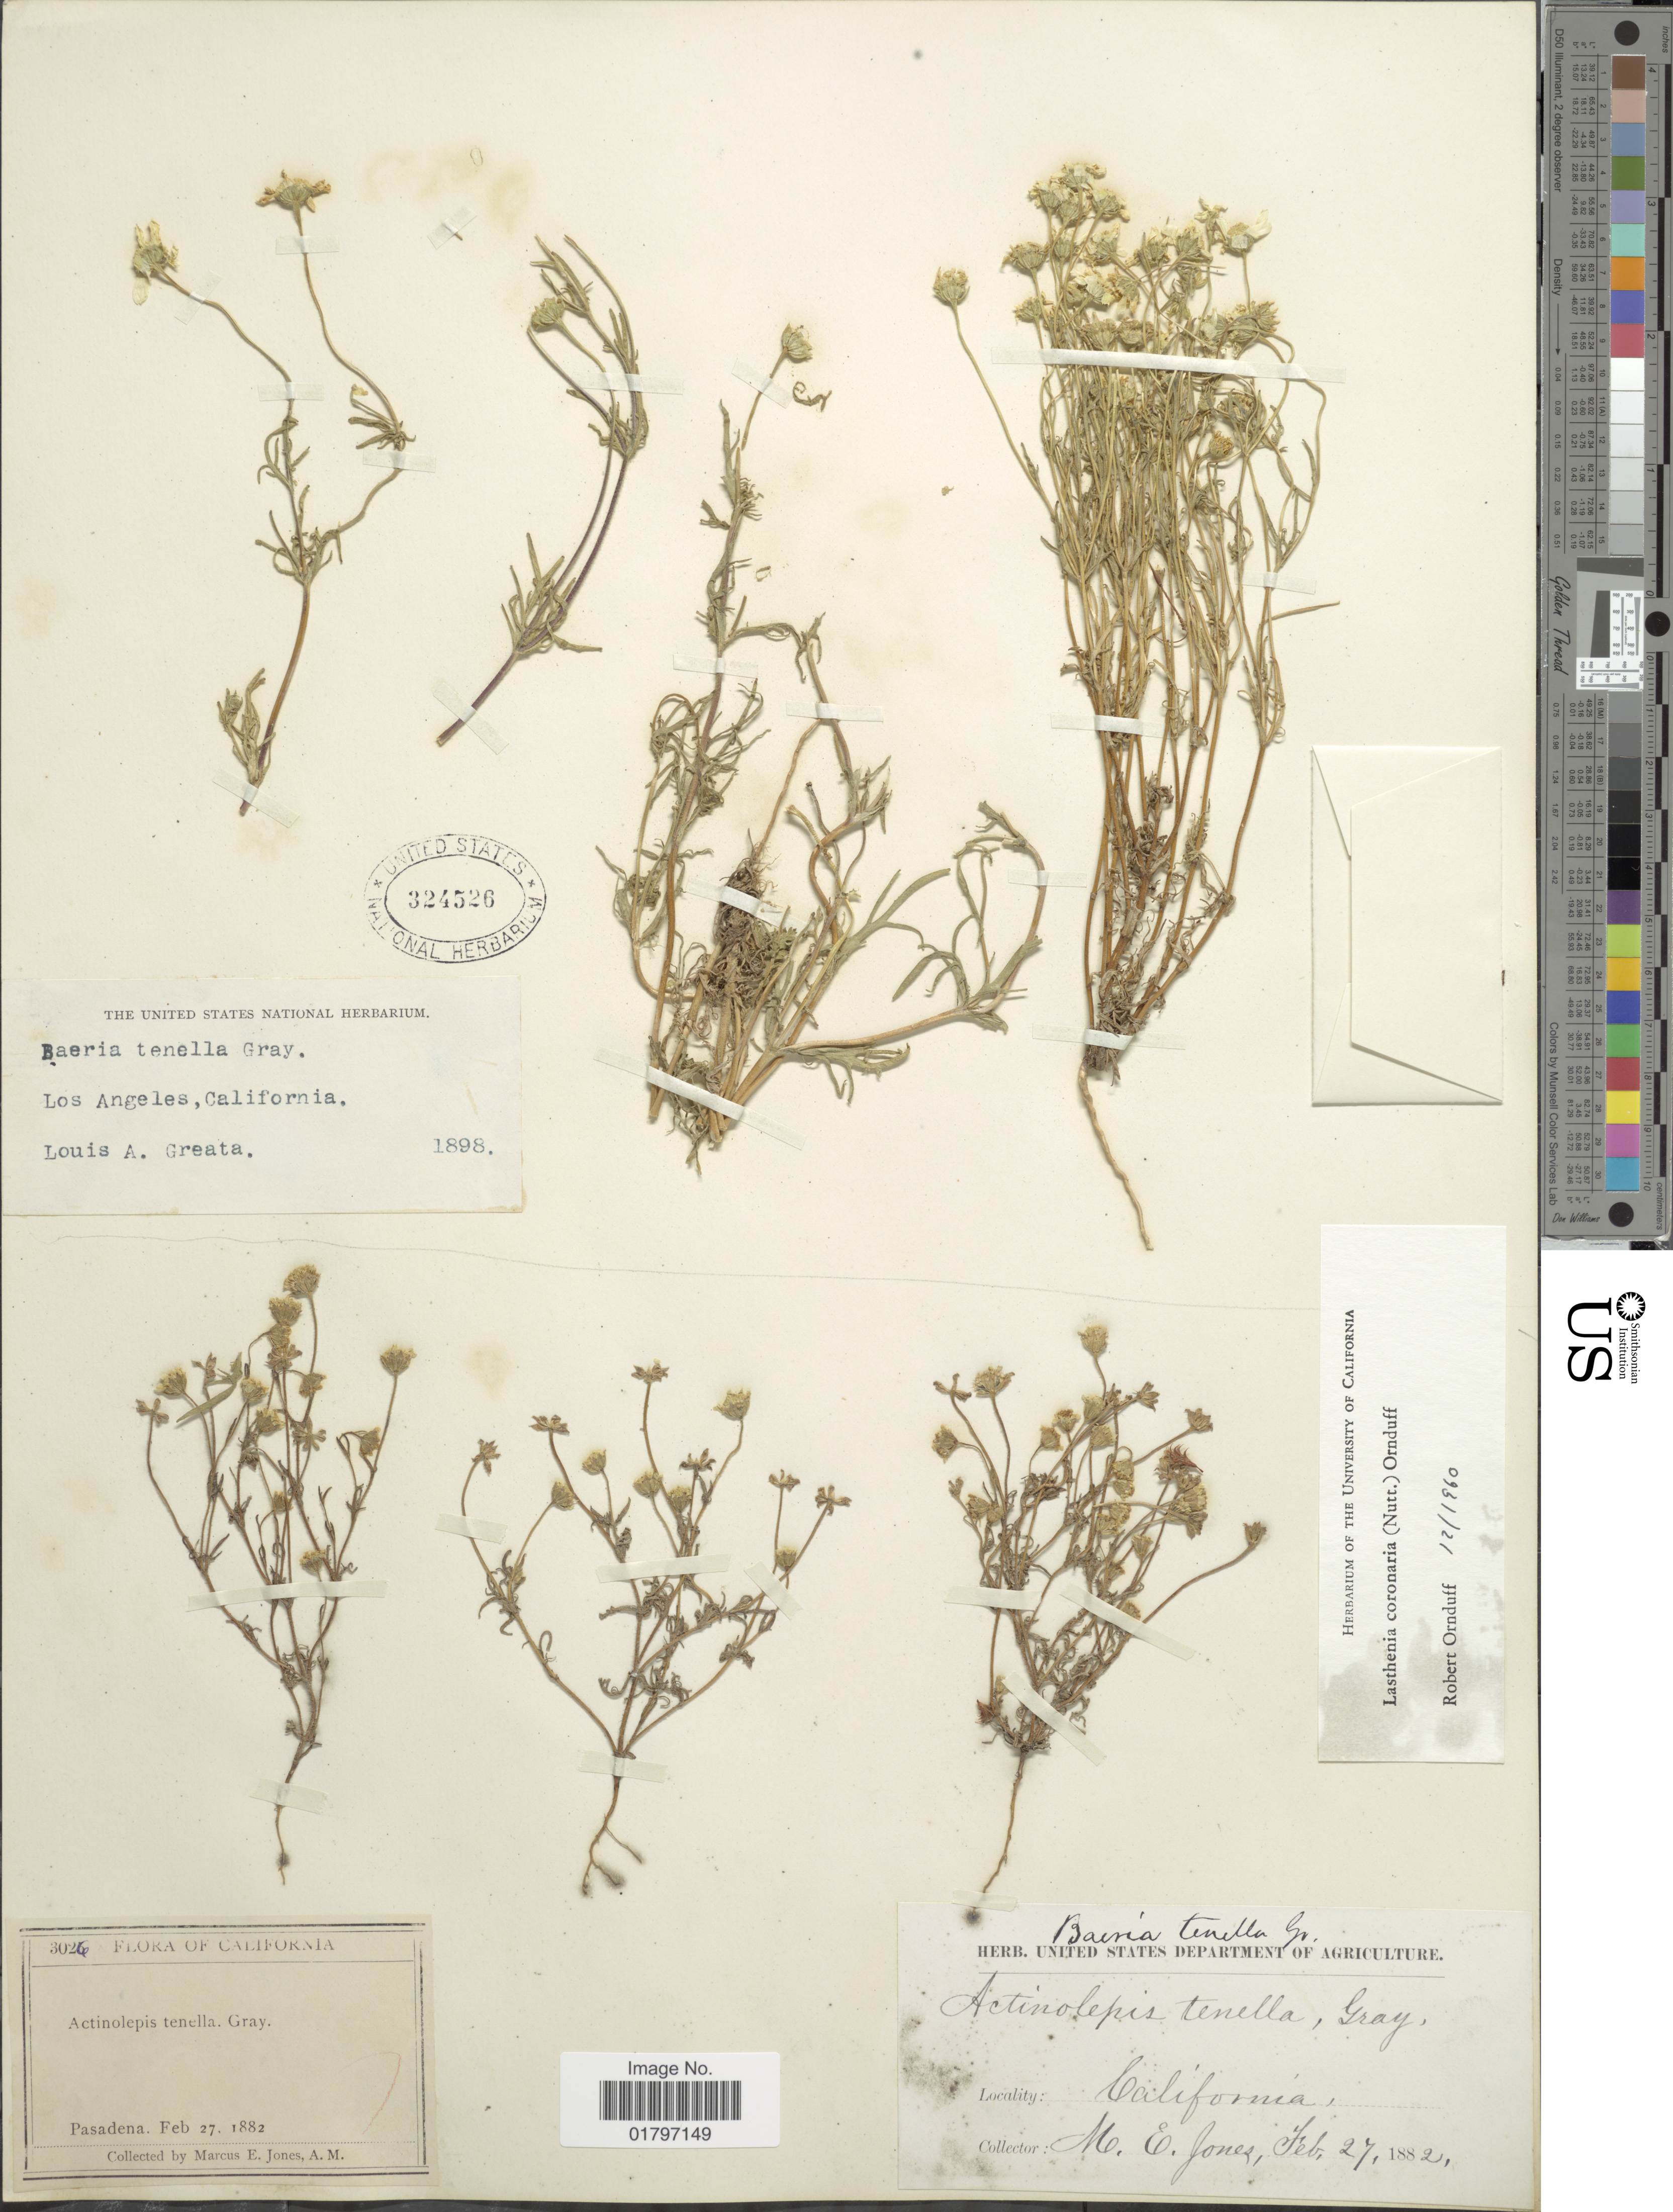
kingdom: Plantae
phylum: Tracheophyta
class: Magnoliopsida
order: Asterales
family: Asteraceae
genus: Lasthenia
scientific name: Lasthenia coronaria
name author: (Nutt.) Ornduff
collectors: M. E. Jones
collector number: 3026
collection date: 1882-02-27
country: United States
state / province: California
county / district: Los Angeles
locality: Pasadena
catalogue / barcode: US 324526-2